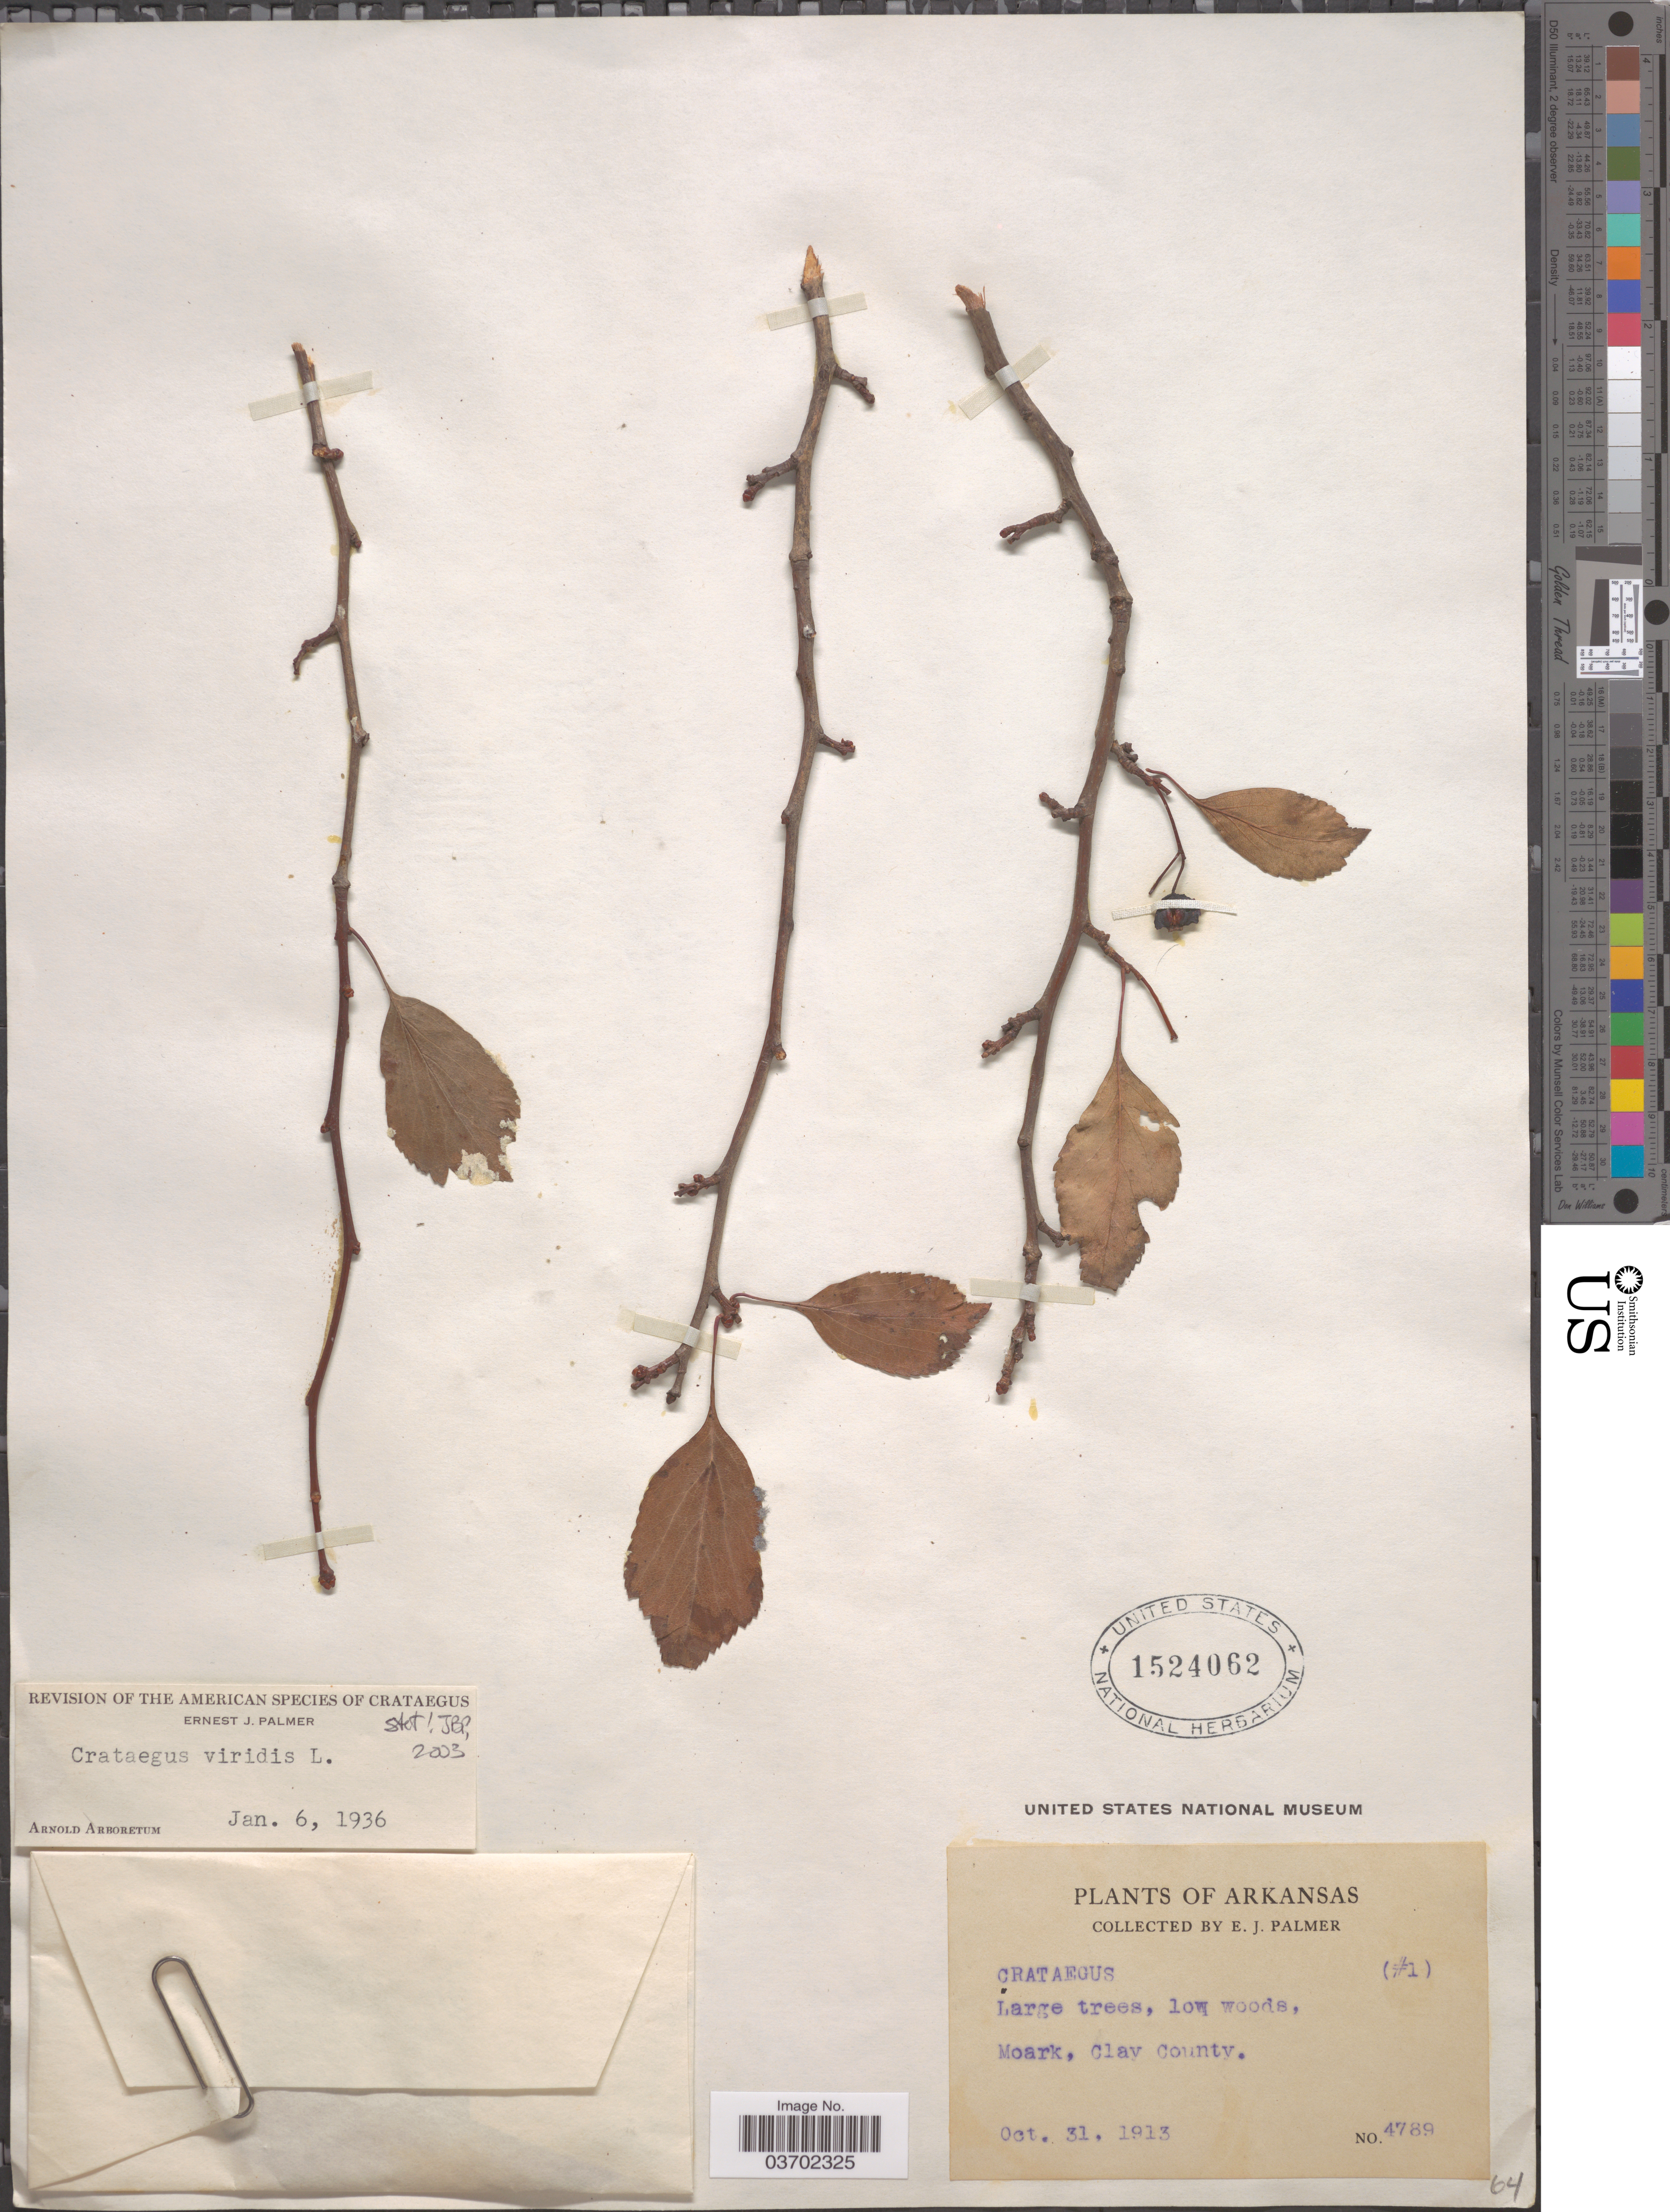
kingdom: Plantae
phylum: Tracheophyta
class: Magnoliopsida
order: Rosales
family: Rosaceae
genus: Crataegus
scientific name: Crataegus viridis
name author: L.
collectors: E. J. Palmer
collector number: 4789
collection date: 1913-10-31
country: United States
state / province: Arkansas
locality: Moark, Clay County.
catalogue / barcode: US 1524062